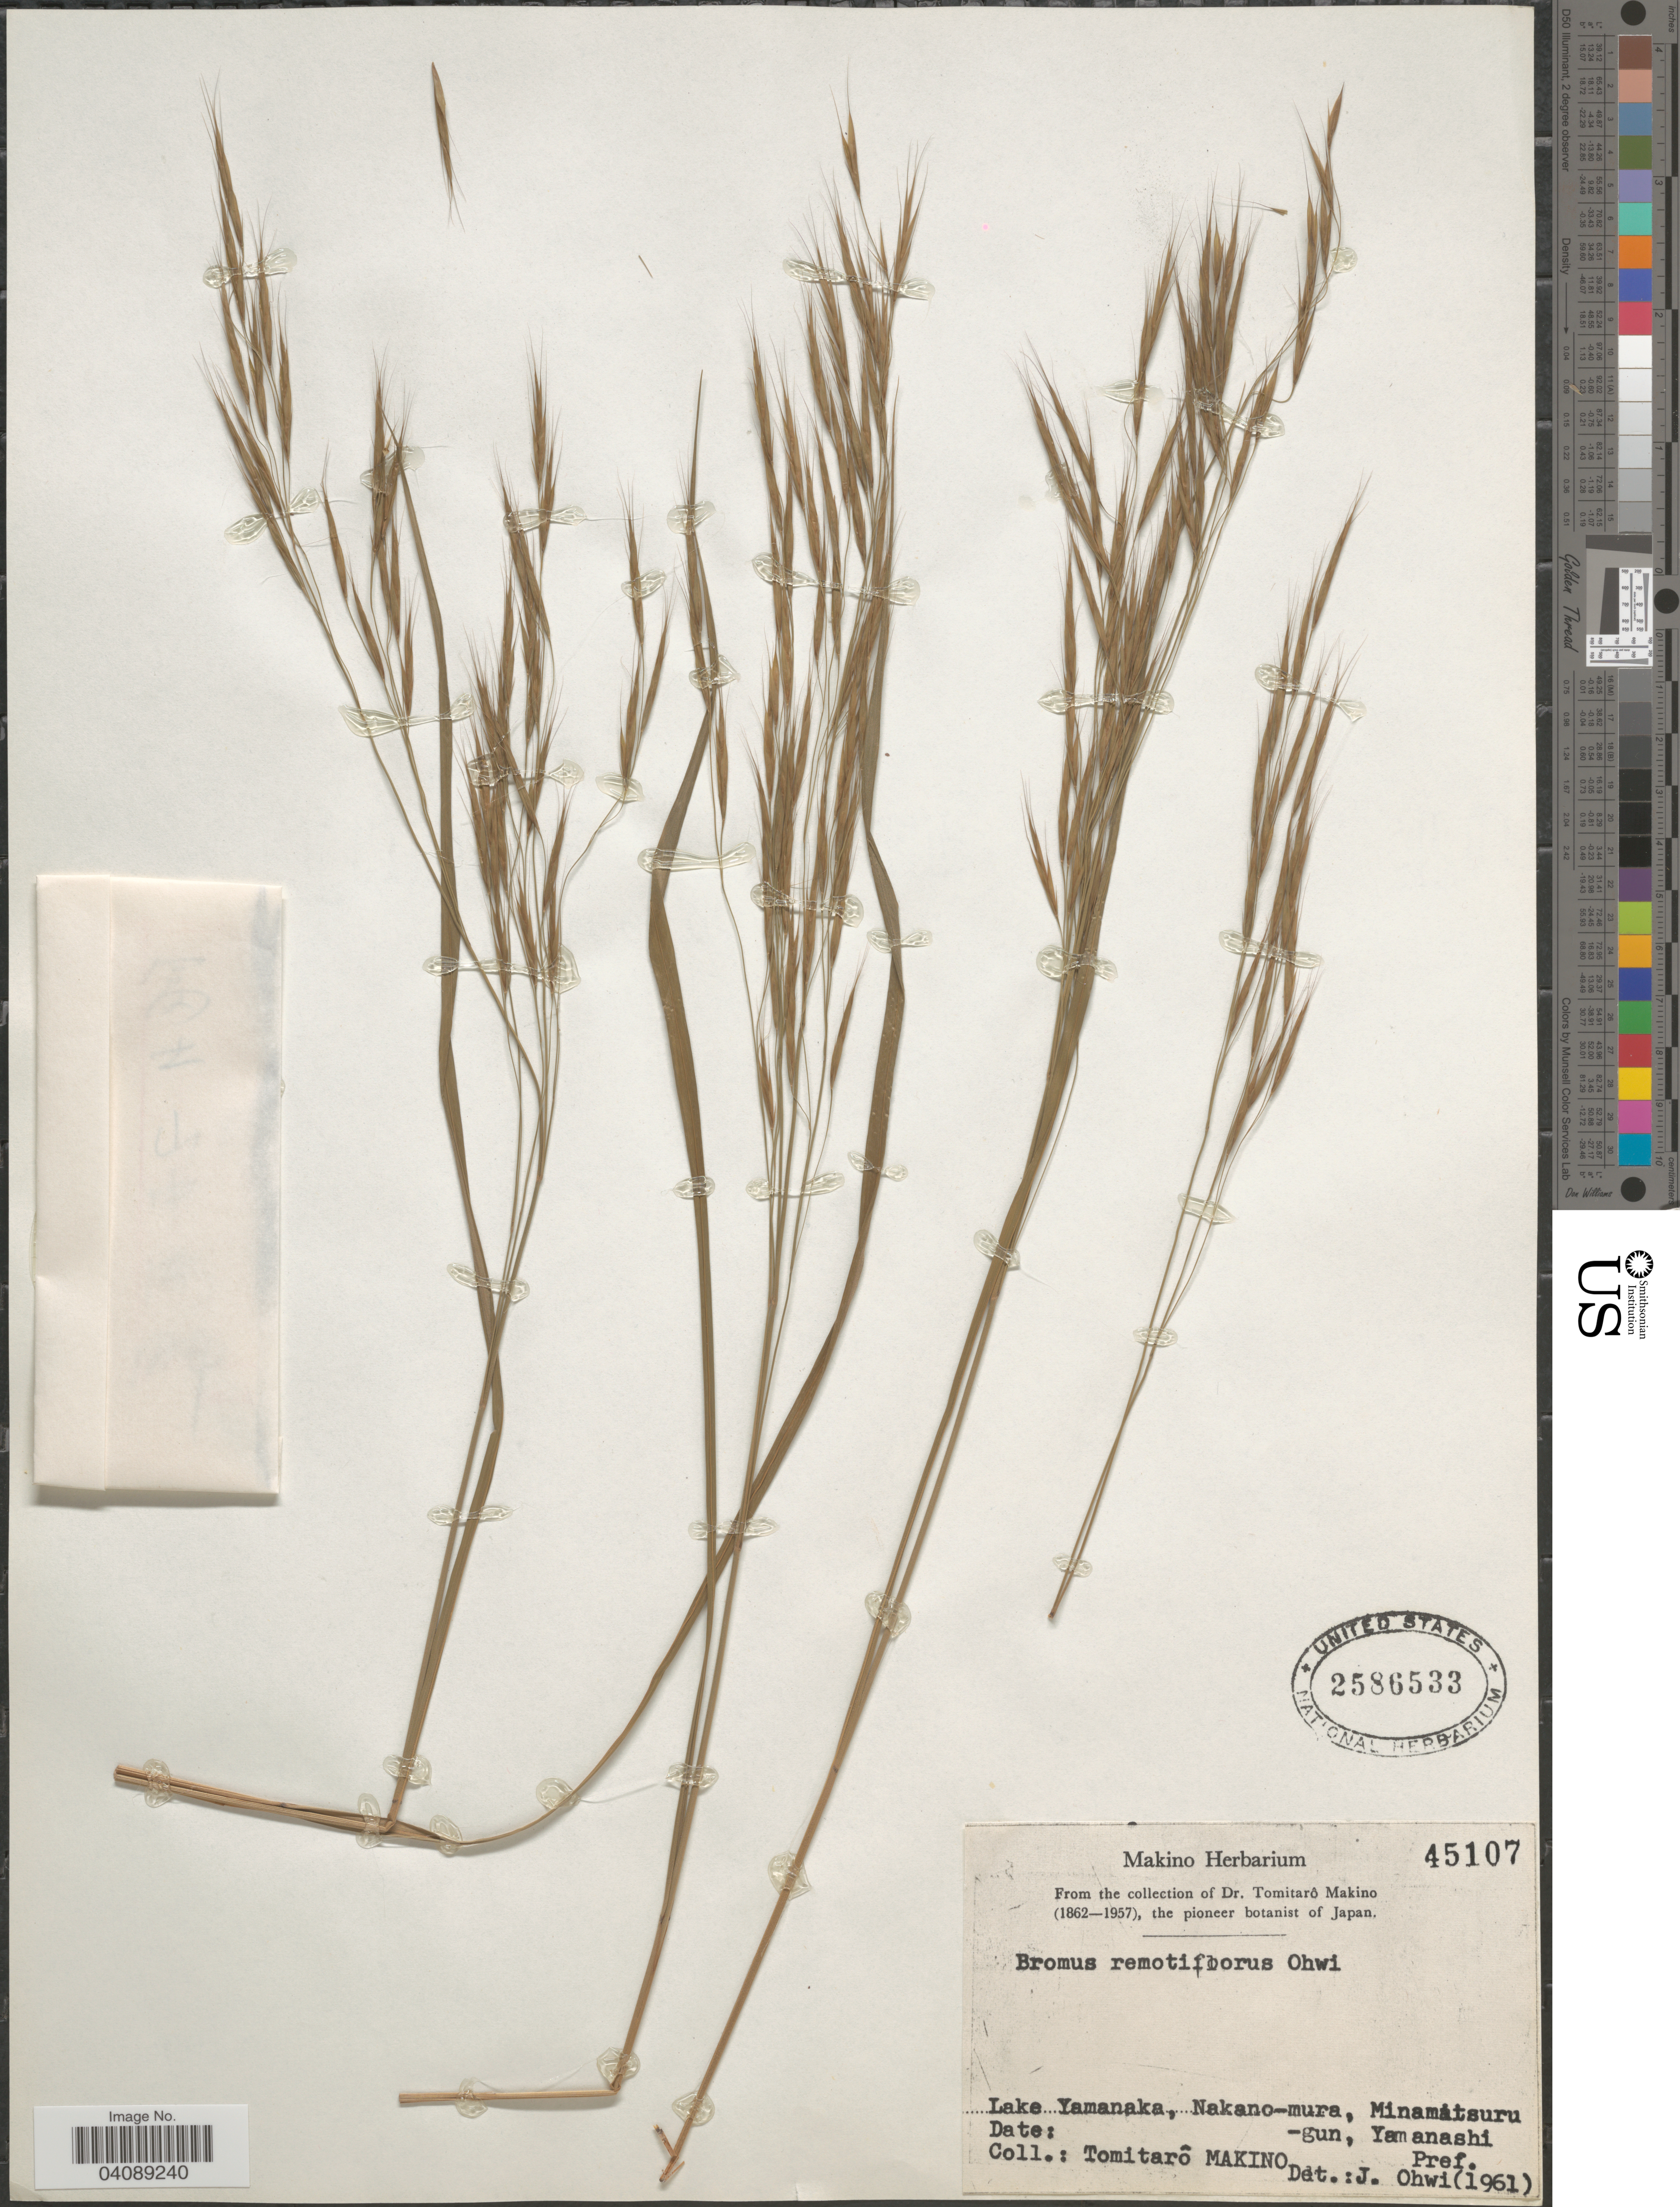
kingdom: Plantae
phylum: Tracheophyta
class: Liliopsida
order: Poales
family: Poaceae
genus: Bromus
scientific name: Bromus remotiflorus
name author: (Steud.) Ohwi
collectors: T. Makino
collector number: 45107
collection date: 1862/1957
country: Japan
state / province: Yamanasi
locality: Lake Yamanaka, Nakano-mura, Minamatsuru-gun, Yamanashi Pref.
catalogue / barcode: US 2586533